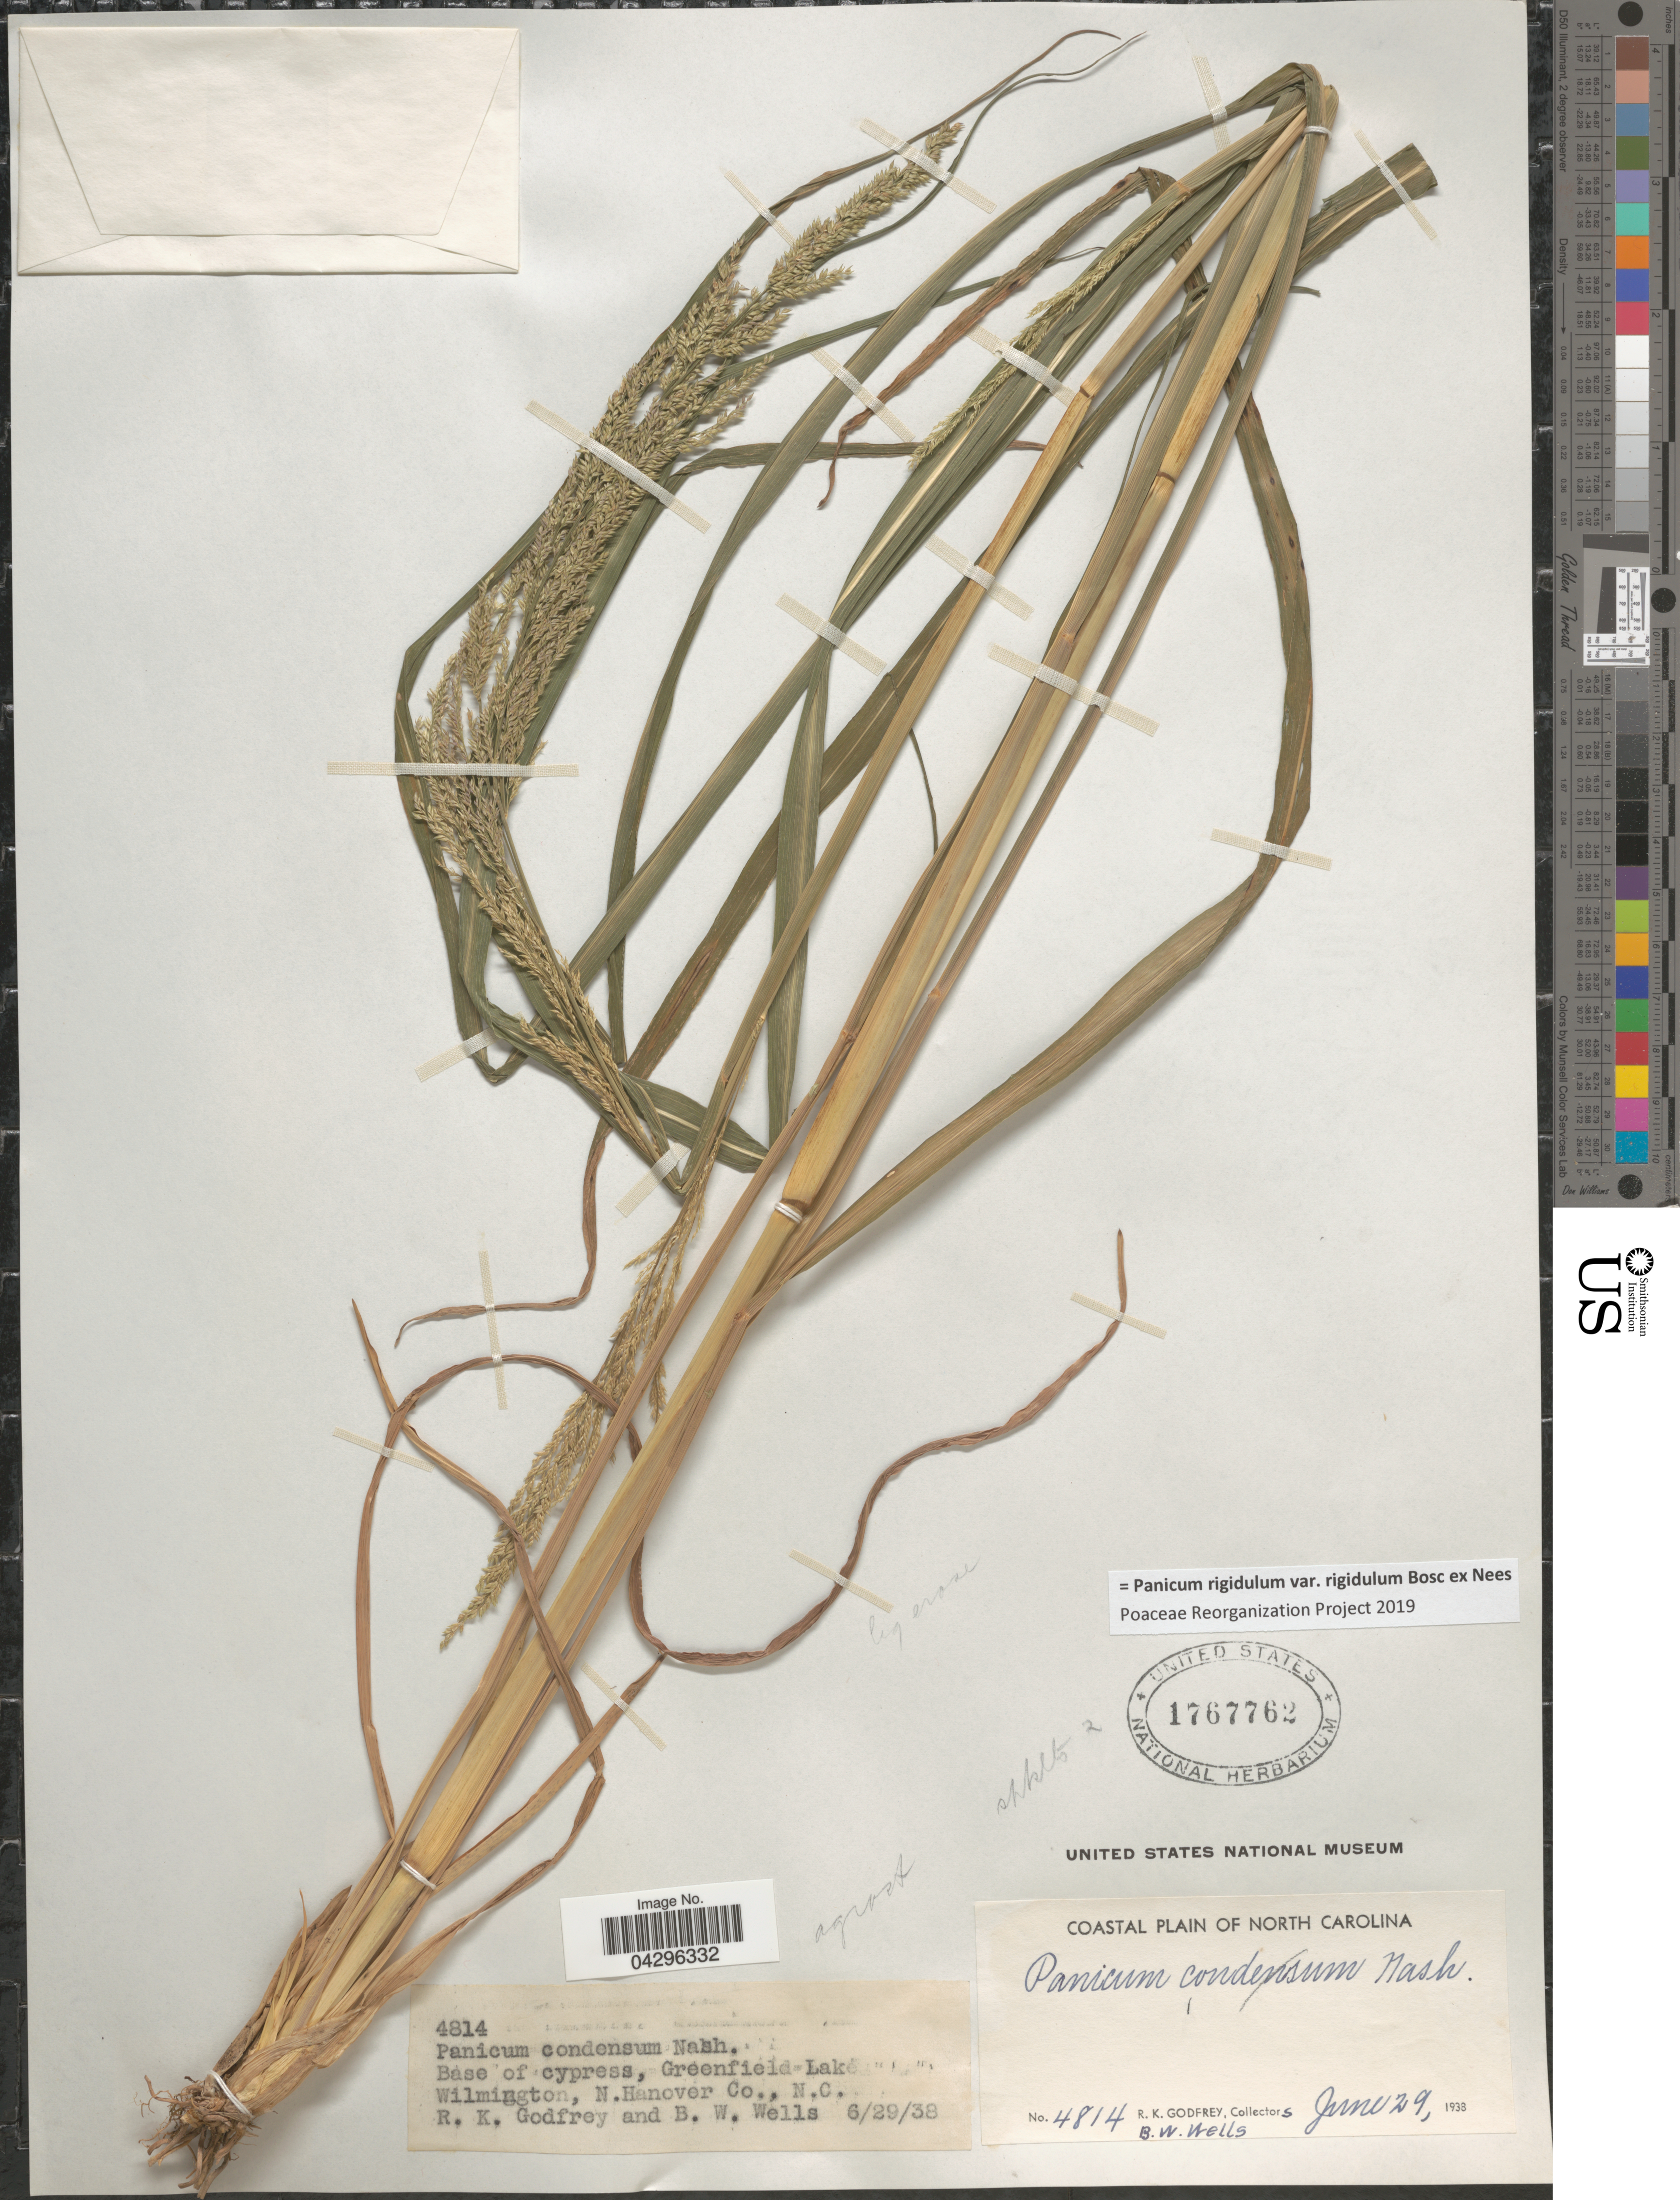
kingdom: Plantae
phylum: Tracheophyta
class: Liliopsida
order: Poales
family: Poaceae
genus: Panicum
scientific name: Panicum rigidulum var. rigidulum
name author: Bosc ex Nees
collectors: R. K. Godfrey & B. Wells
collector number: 4814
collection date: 1938-06-29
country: United States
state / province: North Carolina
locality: Base of cypress, Greenfield Lake. Wilmington, N.Hanover Co.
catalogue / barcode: US 1767762